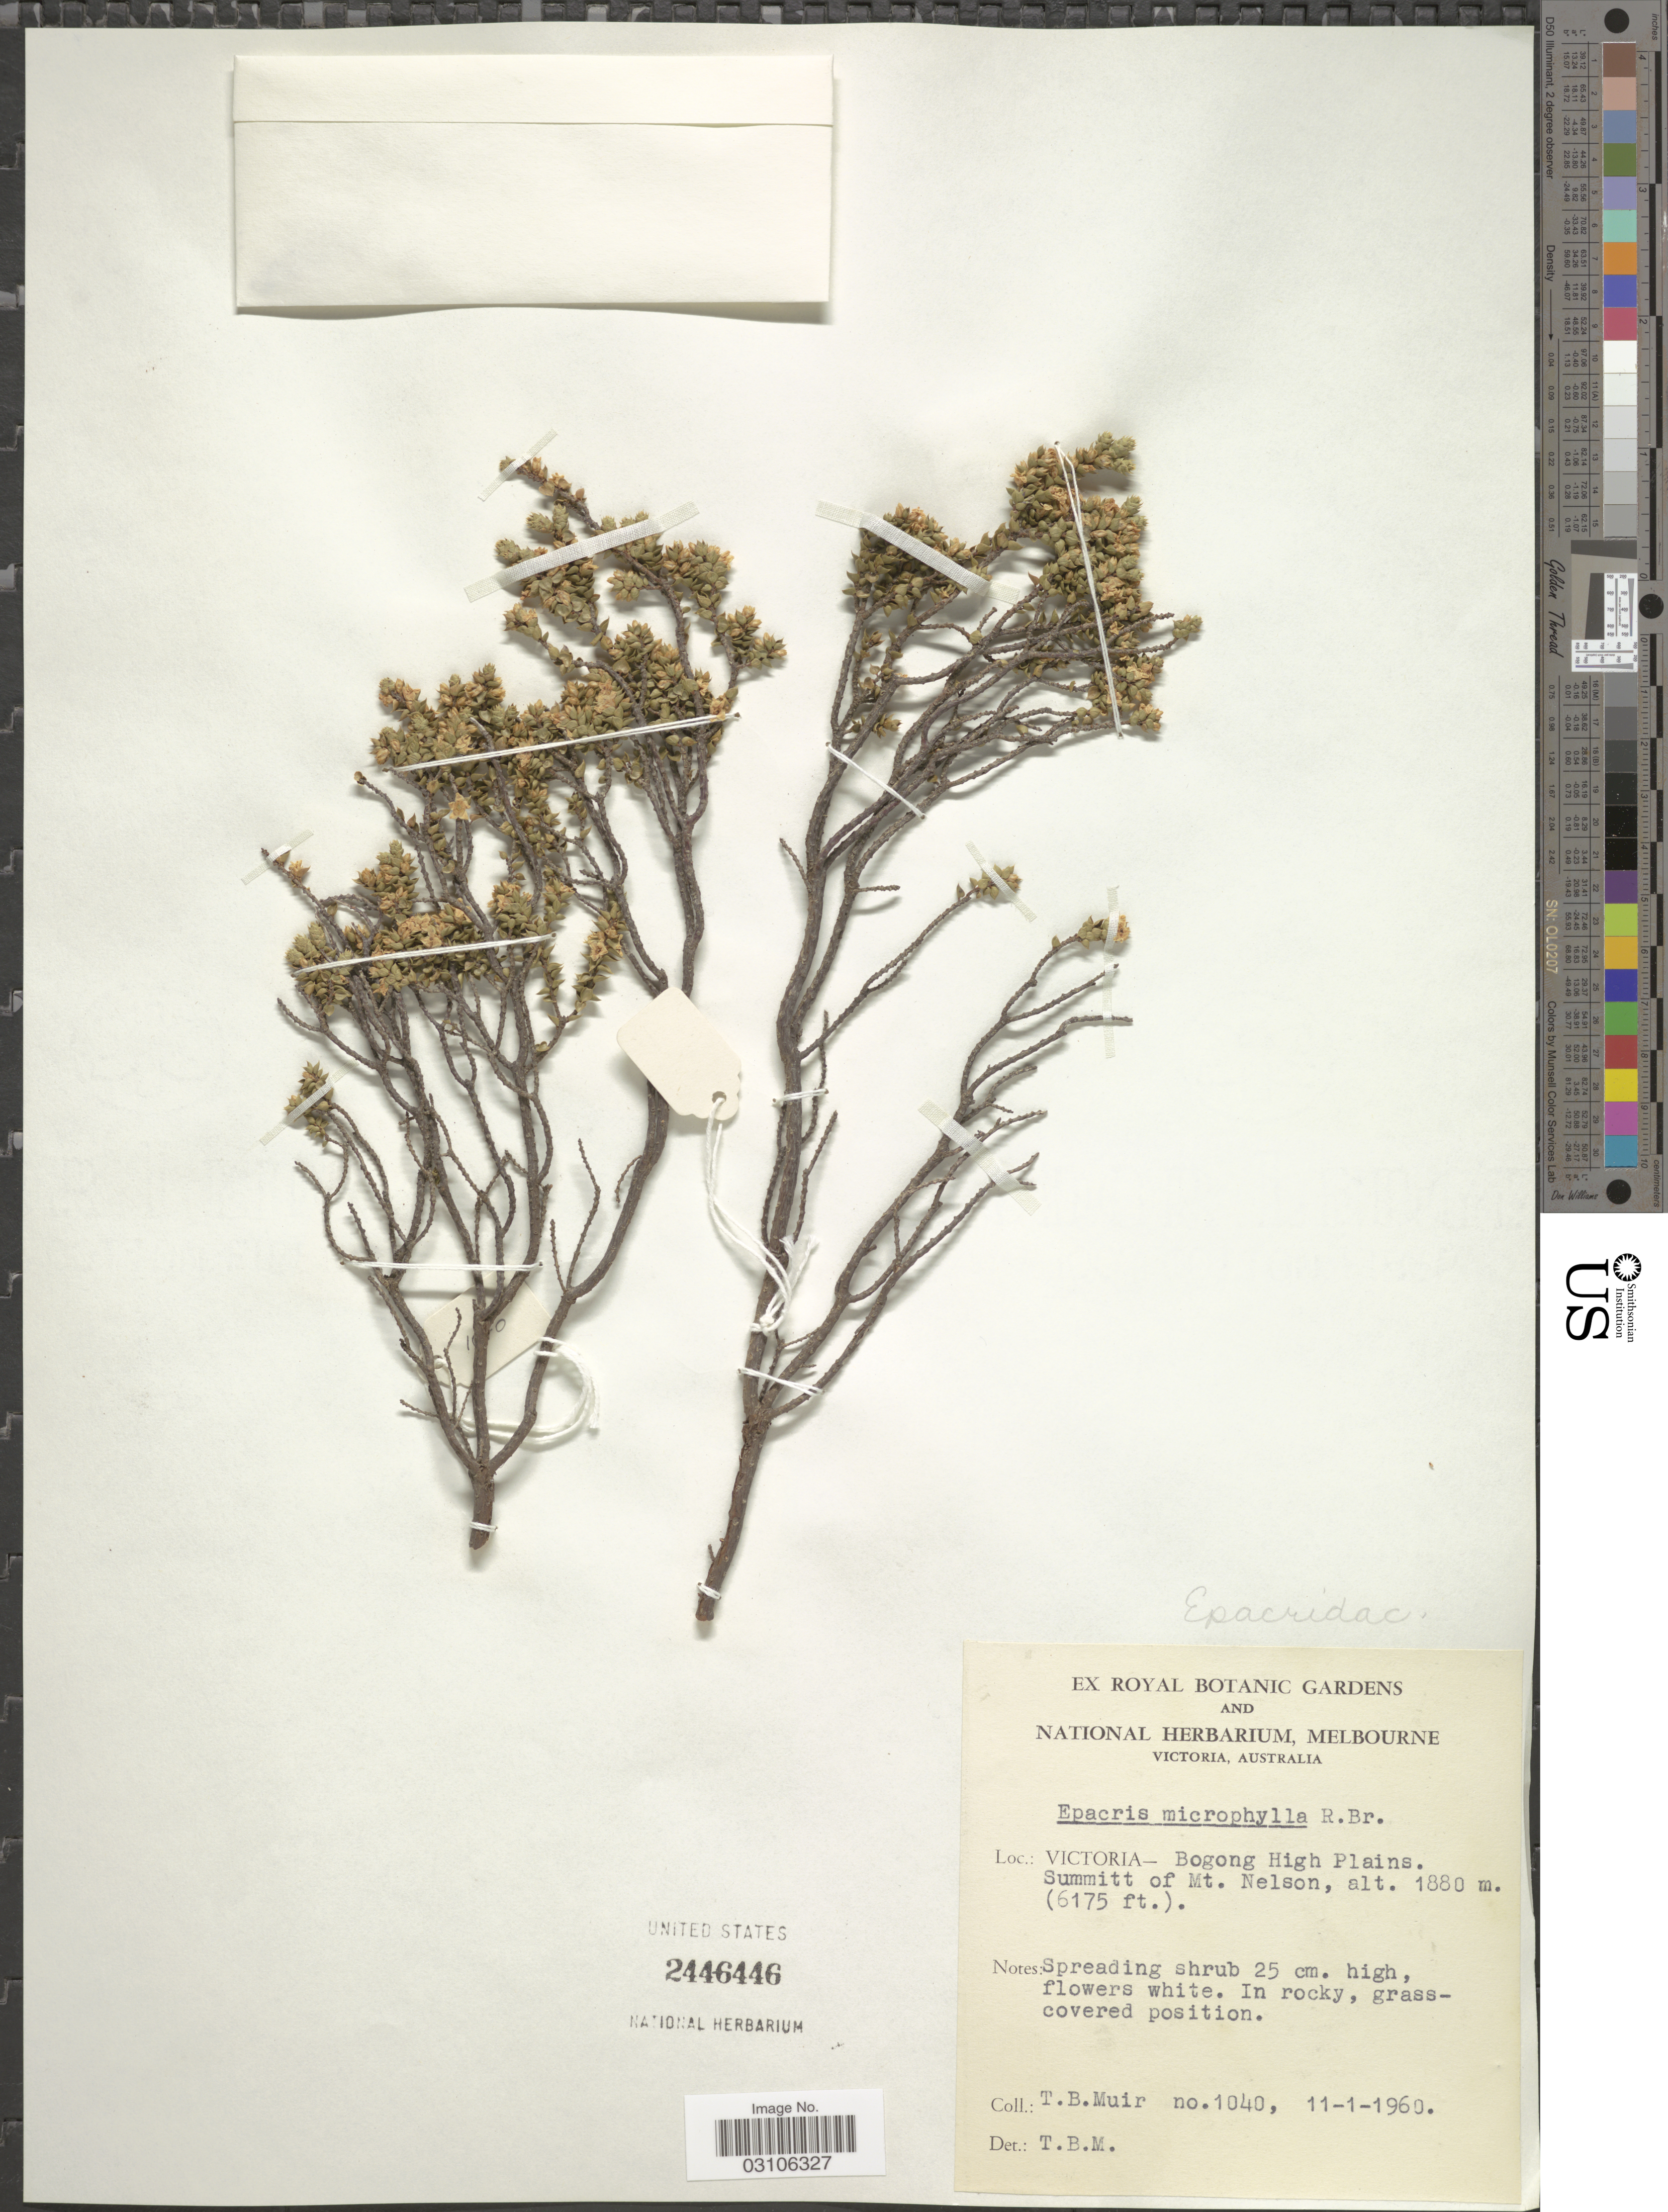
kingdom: Plantae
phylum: Tracheophyta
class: Magnoliopsida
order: Ericales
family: Ericaceae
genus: Epacris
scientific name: Epacris microphylla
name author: R. Br.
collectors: T. Muir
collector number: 1040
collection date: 1960-01-11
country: New Zealand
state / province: Nelson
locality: Victoria - Bogong High Plains. Summit of Mt. Nelson.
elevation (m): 1880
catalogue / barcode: US 2446446